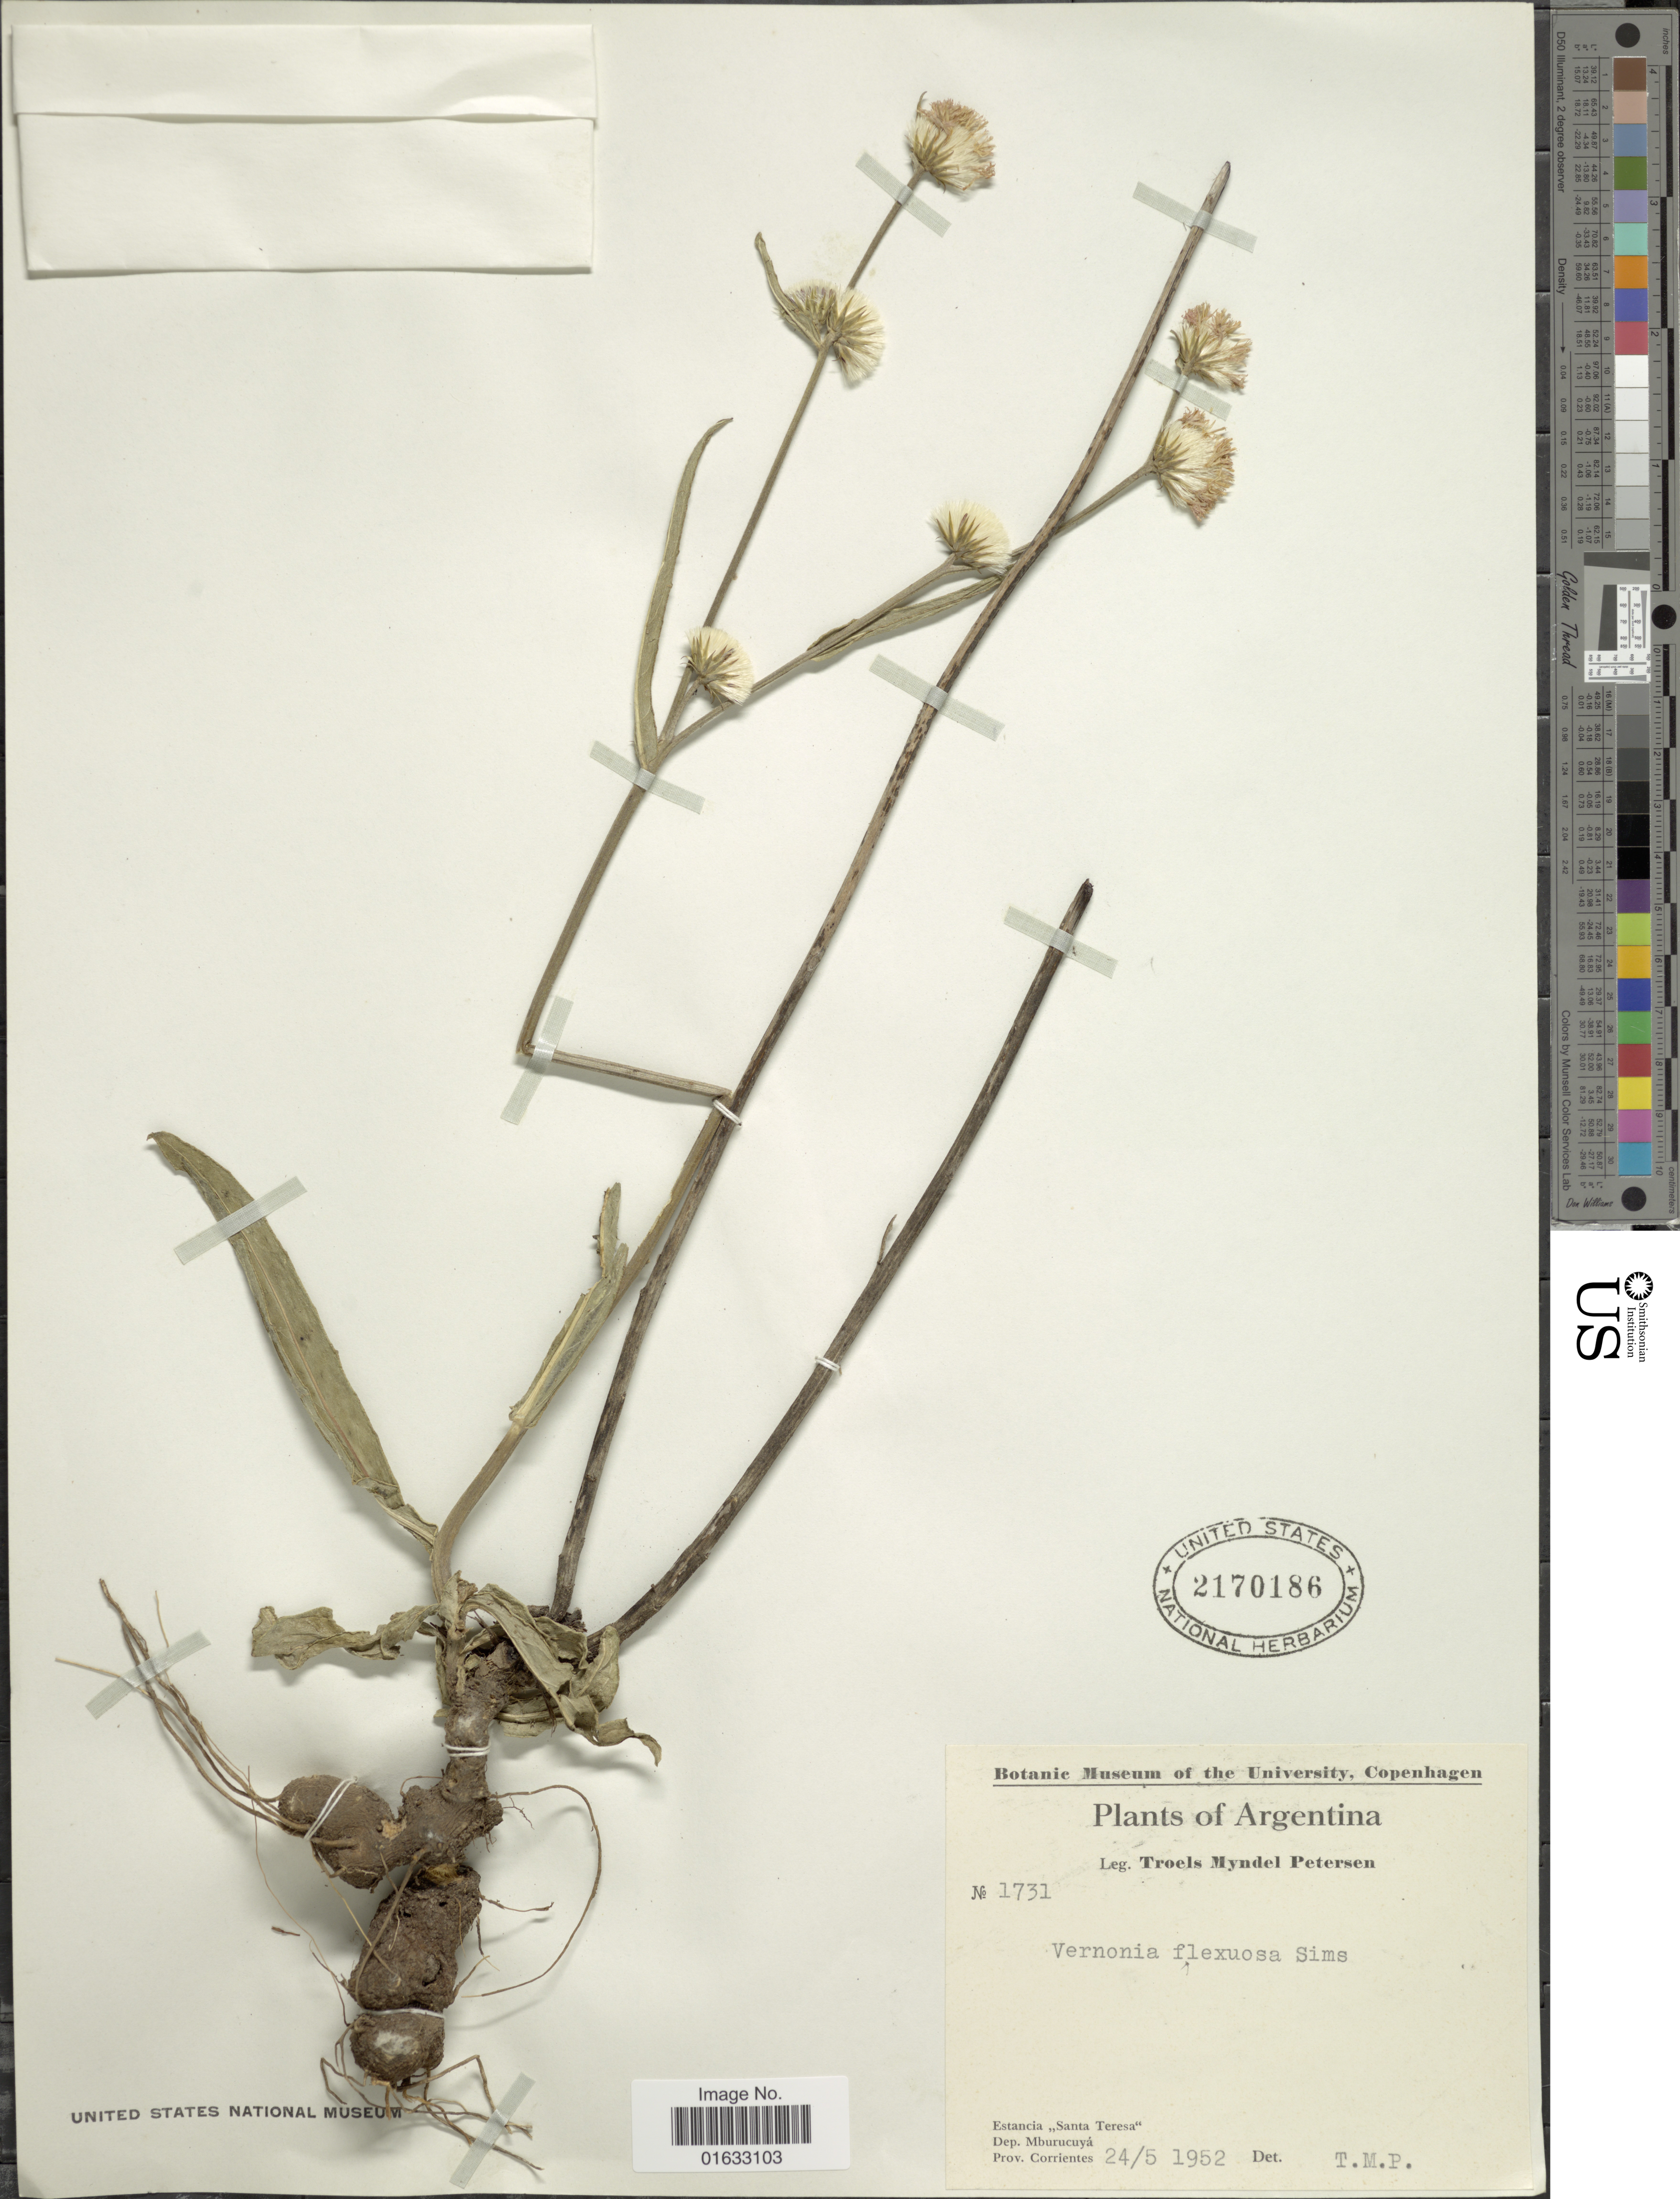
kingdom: Plantae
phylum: Tracheophyta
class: Magnoliopsida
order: Asterales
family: Asteraceae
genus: Chrysolaena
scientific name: Chrysolaena flexuosa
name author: (Sims) H. Rob.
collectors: T. Pederson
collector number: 1731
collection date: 1952-05-24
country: Argentina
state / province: Corrientes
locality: Argentina, Estancia "Santa Teresa", Dep. Mburucuyá, Prov, Corrientes.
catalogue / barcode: US 2170186